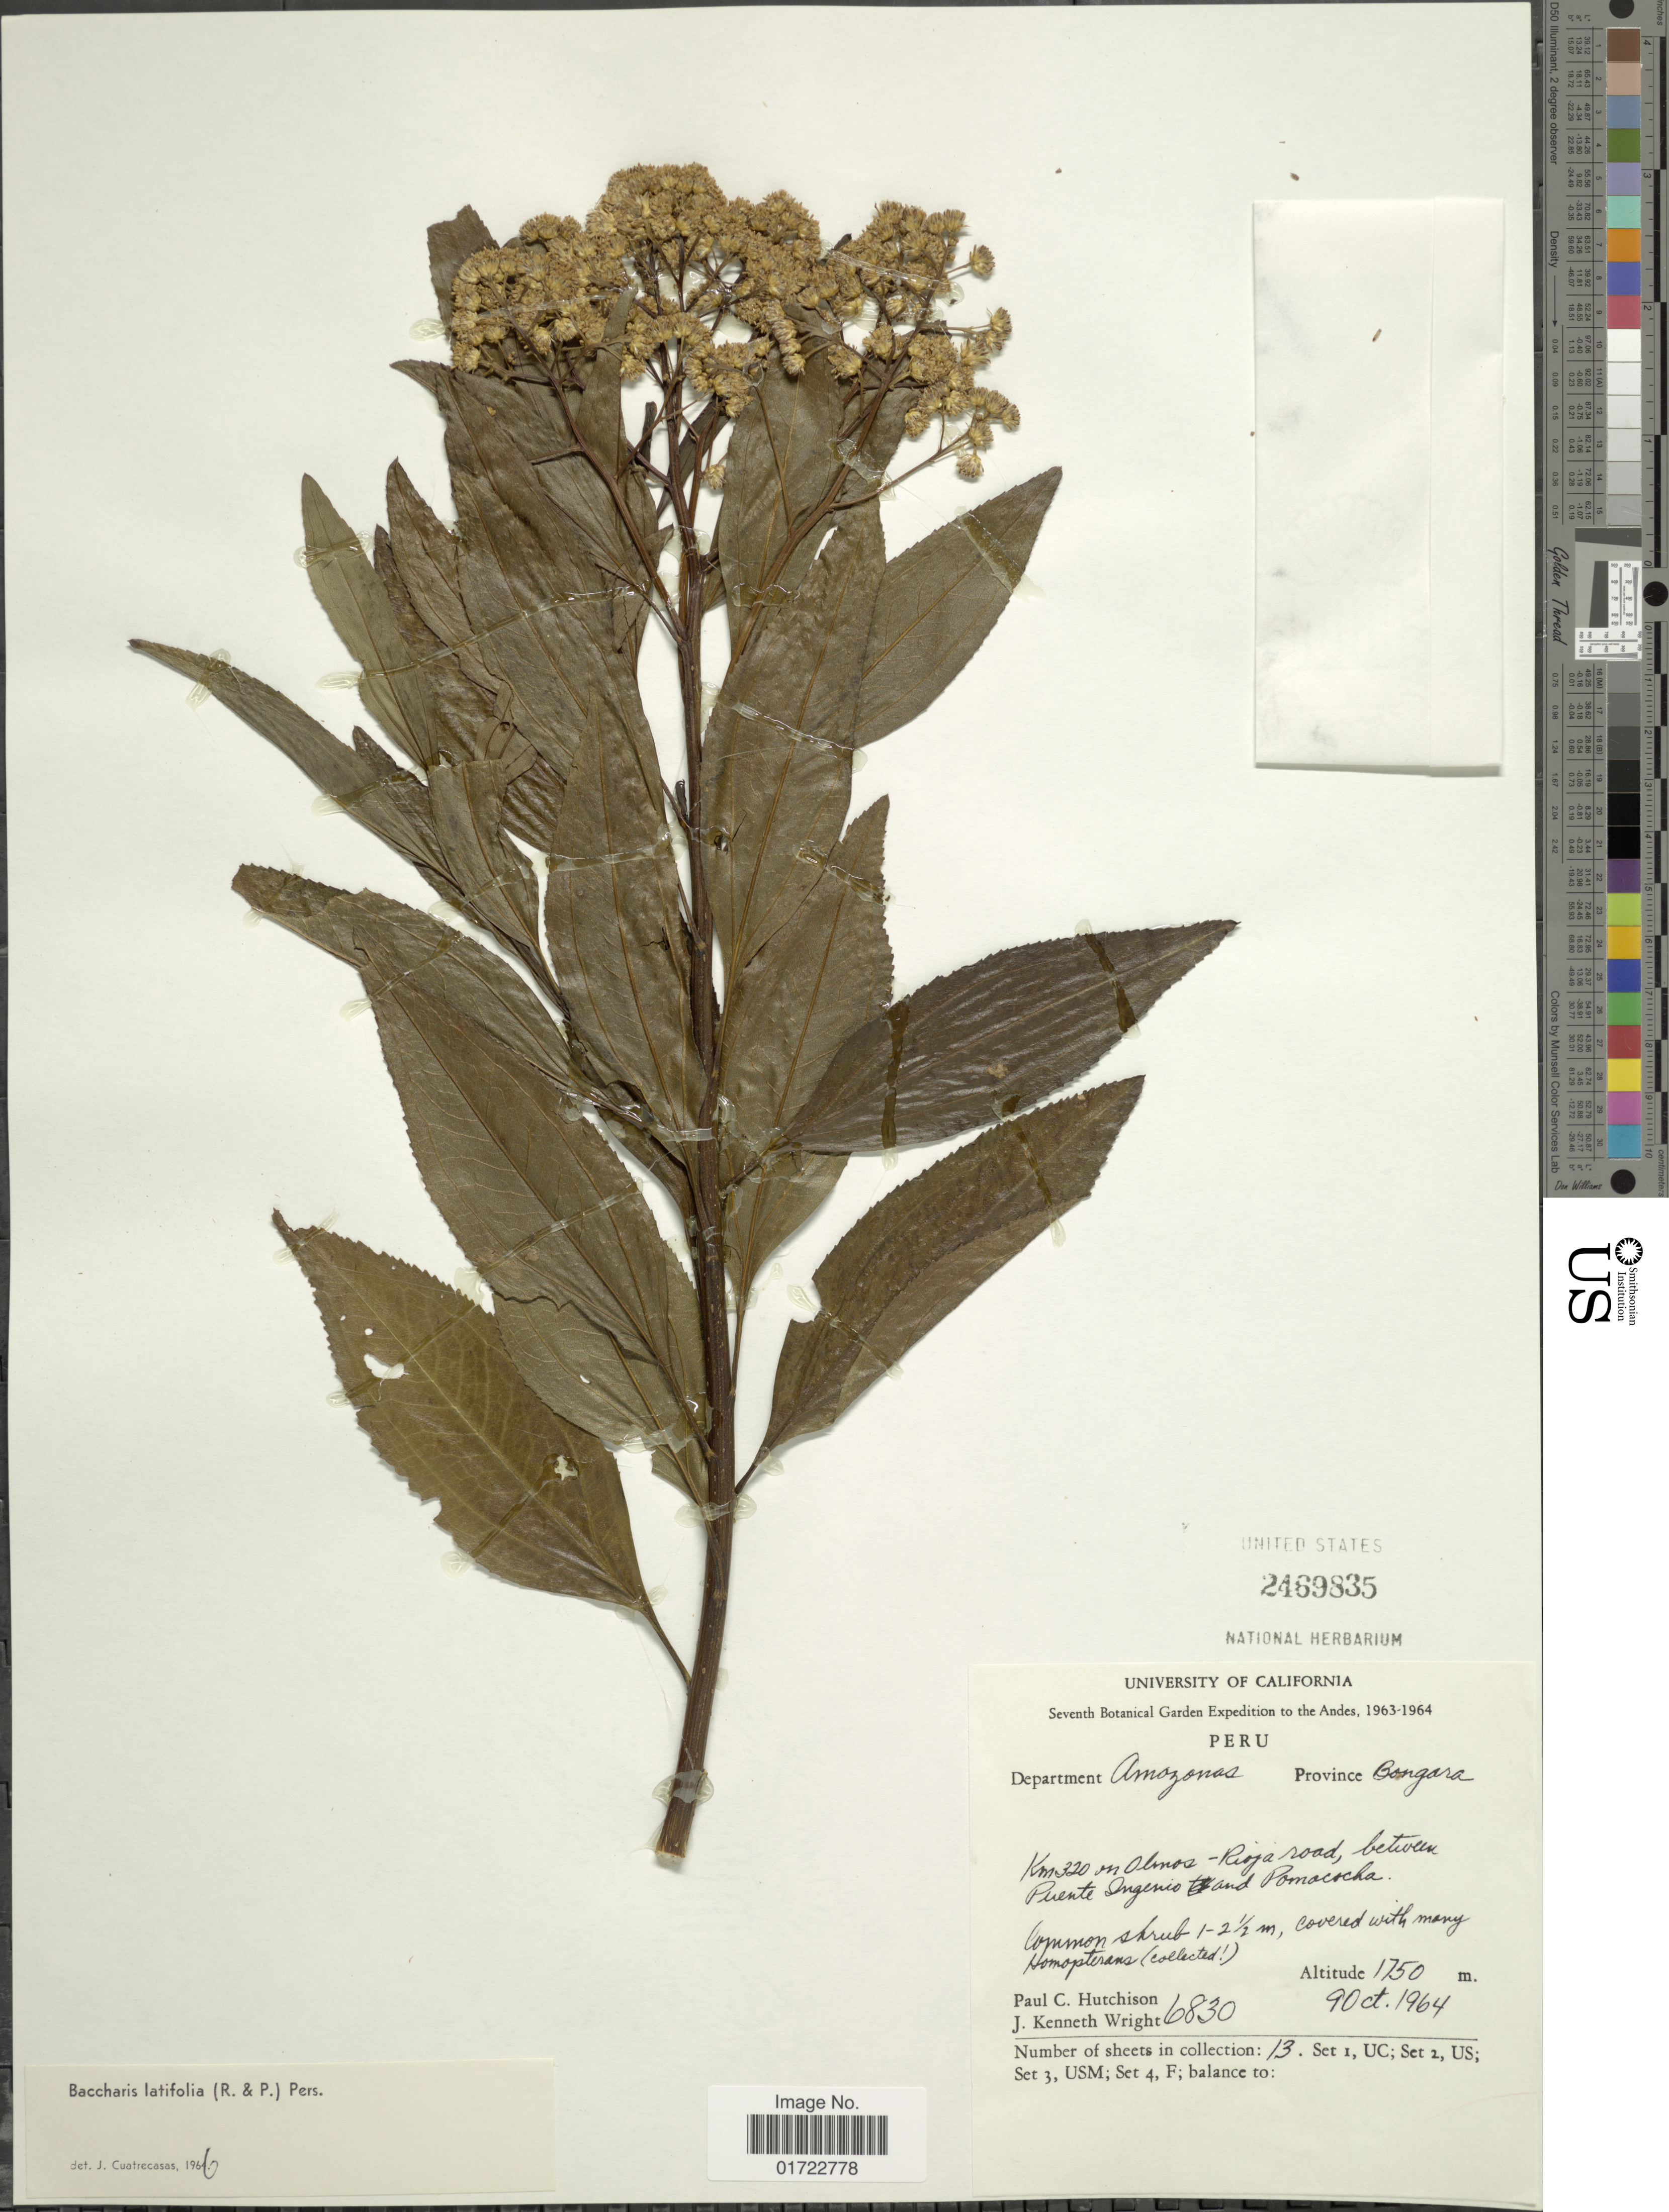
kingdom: Plantae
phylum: Tracheophyta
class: Magnoliopsida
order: Asterales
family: Asteraceae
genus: Baccharis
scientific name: Baccharis latifolia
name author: (Ruiz & Pav.) Pers.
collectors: P. C. Hutchison & J. K. Wright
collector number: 6830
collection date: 1964-10-09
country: Peru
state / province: Amazonas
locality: Andes, Province Bongara, Km 320 on Olmos-Roja road, between Puente Ingencio and Pomacocha.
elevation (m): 1750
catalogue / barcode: US 2469835